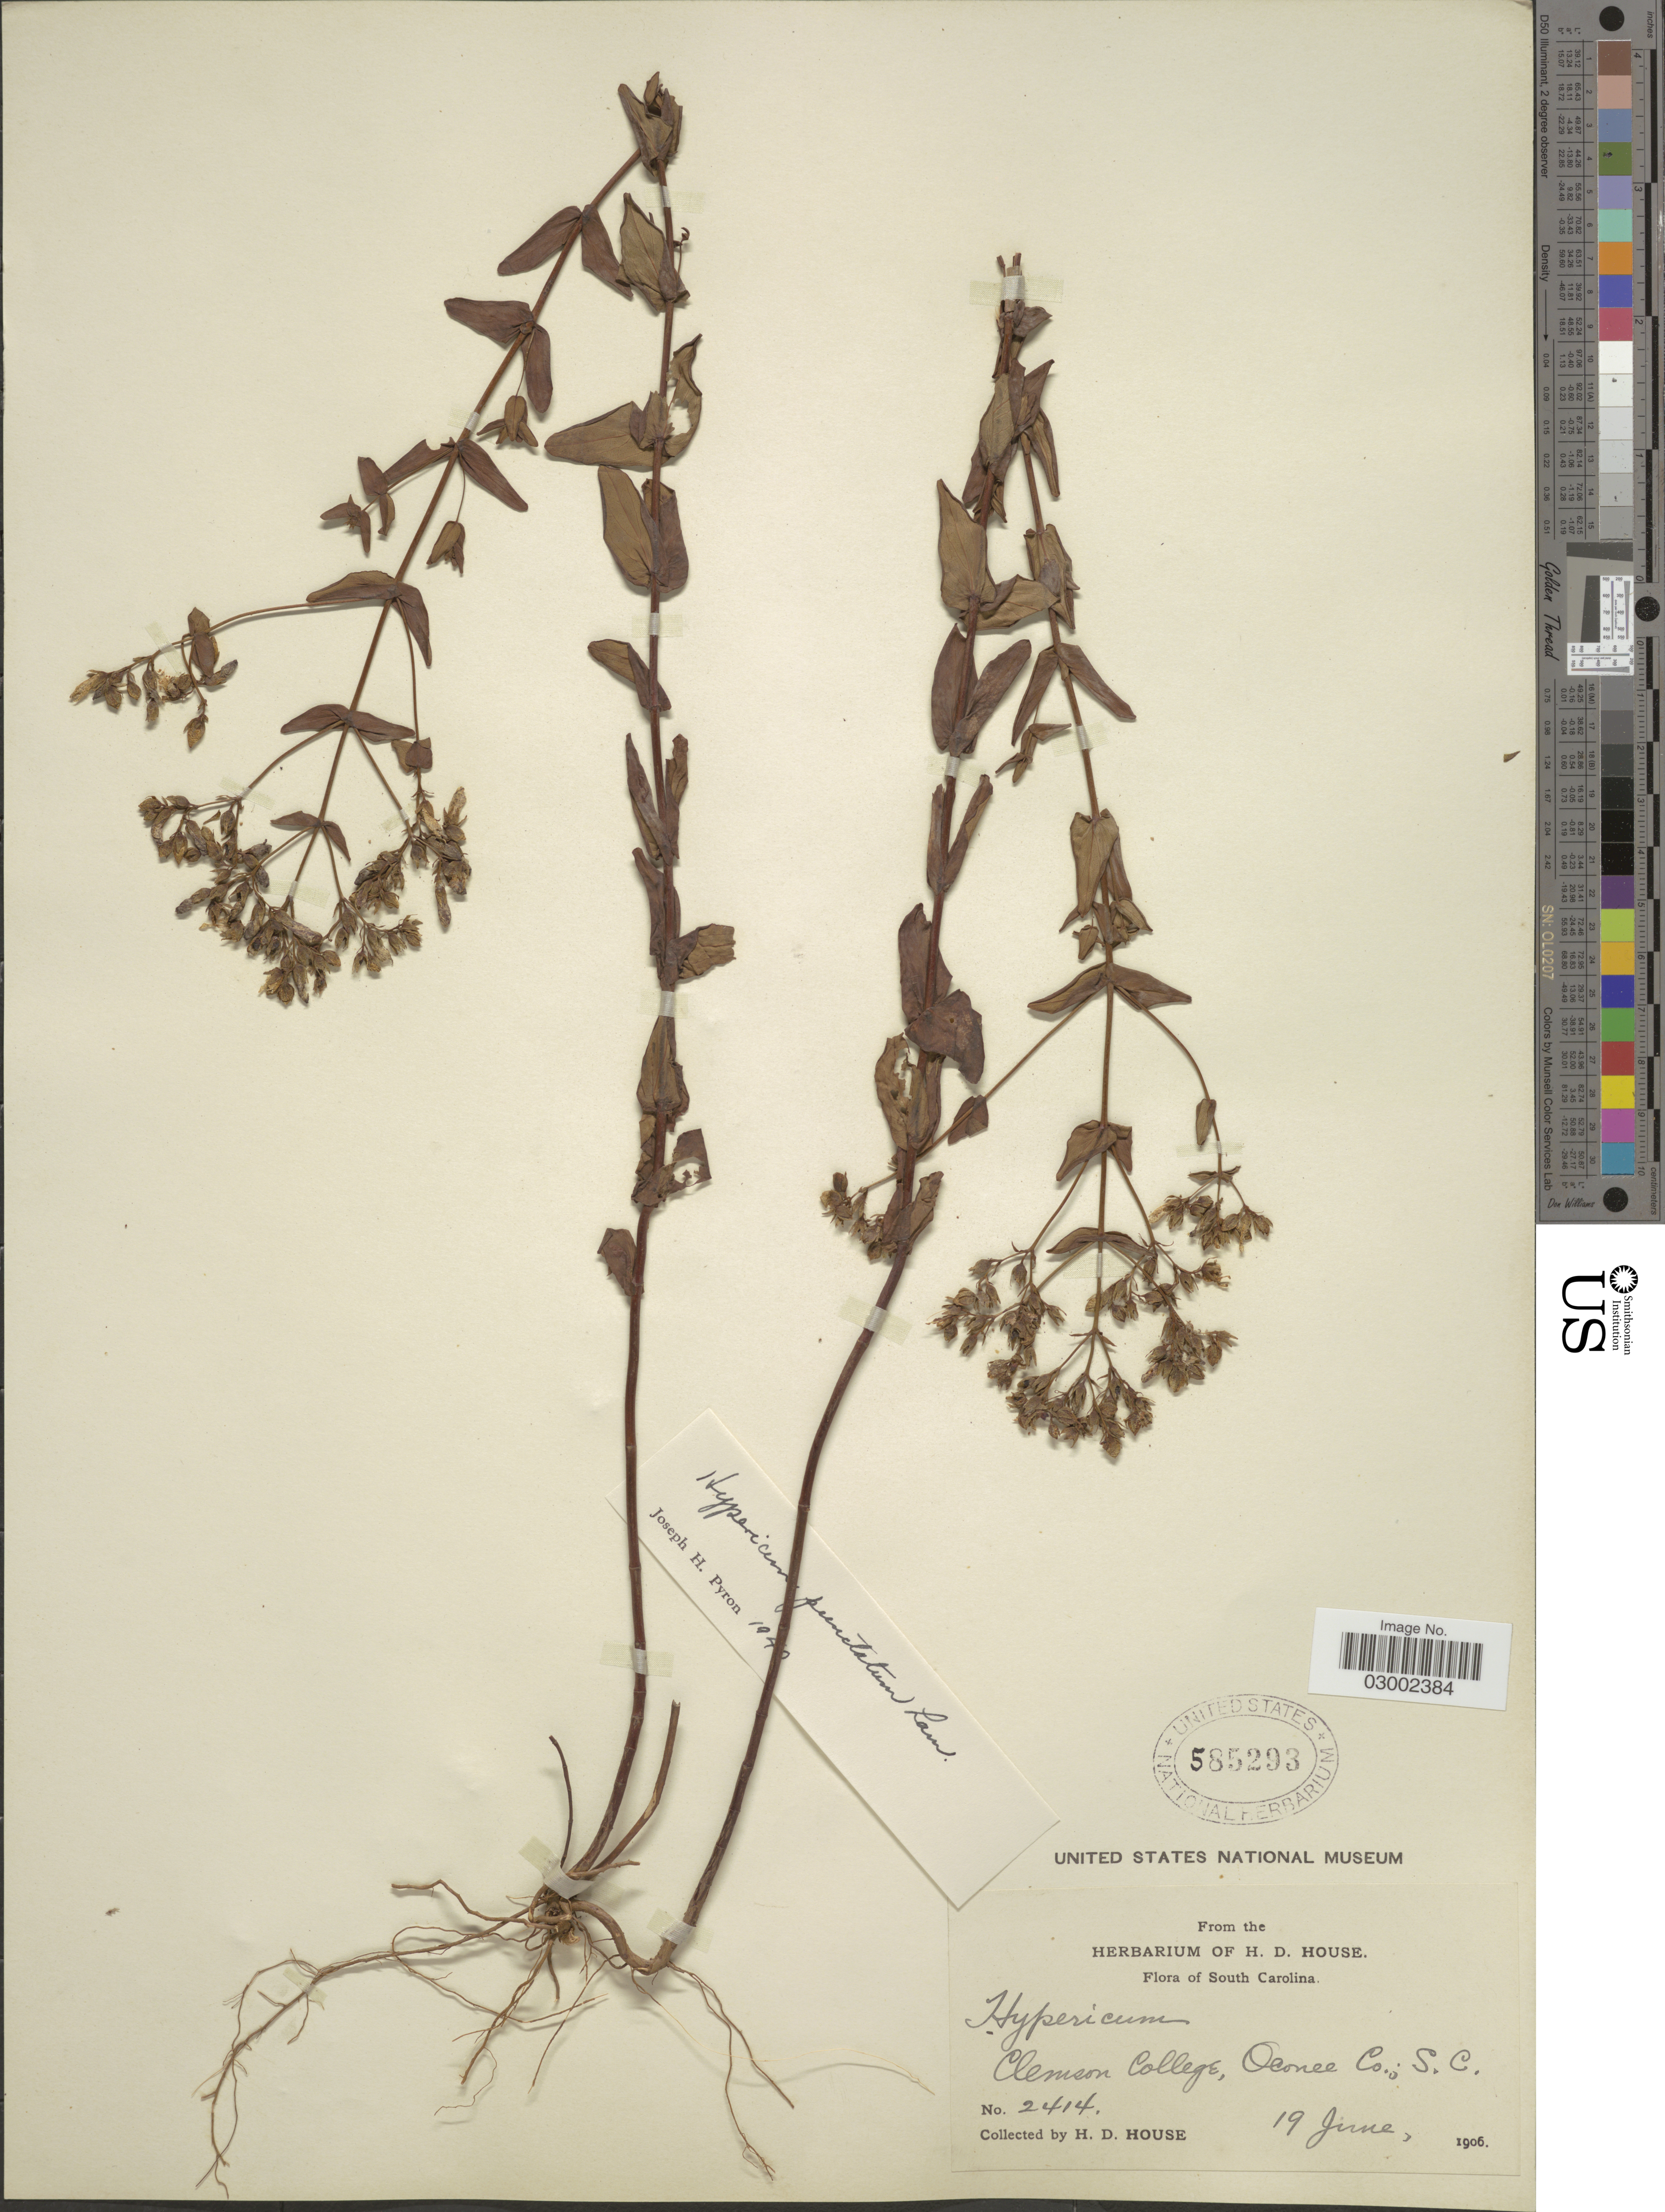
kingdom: Plantae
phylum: Tracheophyta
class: Magnoliopsida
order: Malpighiales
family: Hypericaceae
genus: Hypericum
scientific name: Hypericum punctatum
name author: Lam.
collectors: H. D. House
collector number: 2414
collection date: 1906-06-19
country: United States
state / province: South Carolina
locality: Clemson College, Oconee Co.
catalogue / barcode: US 585293